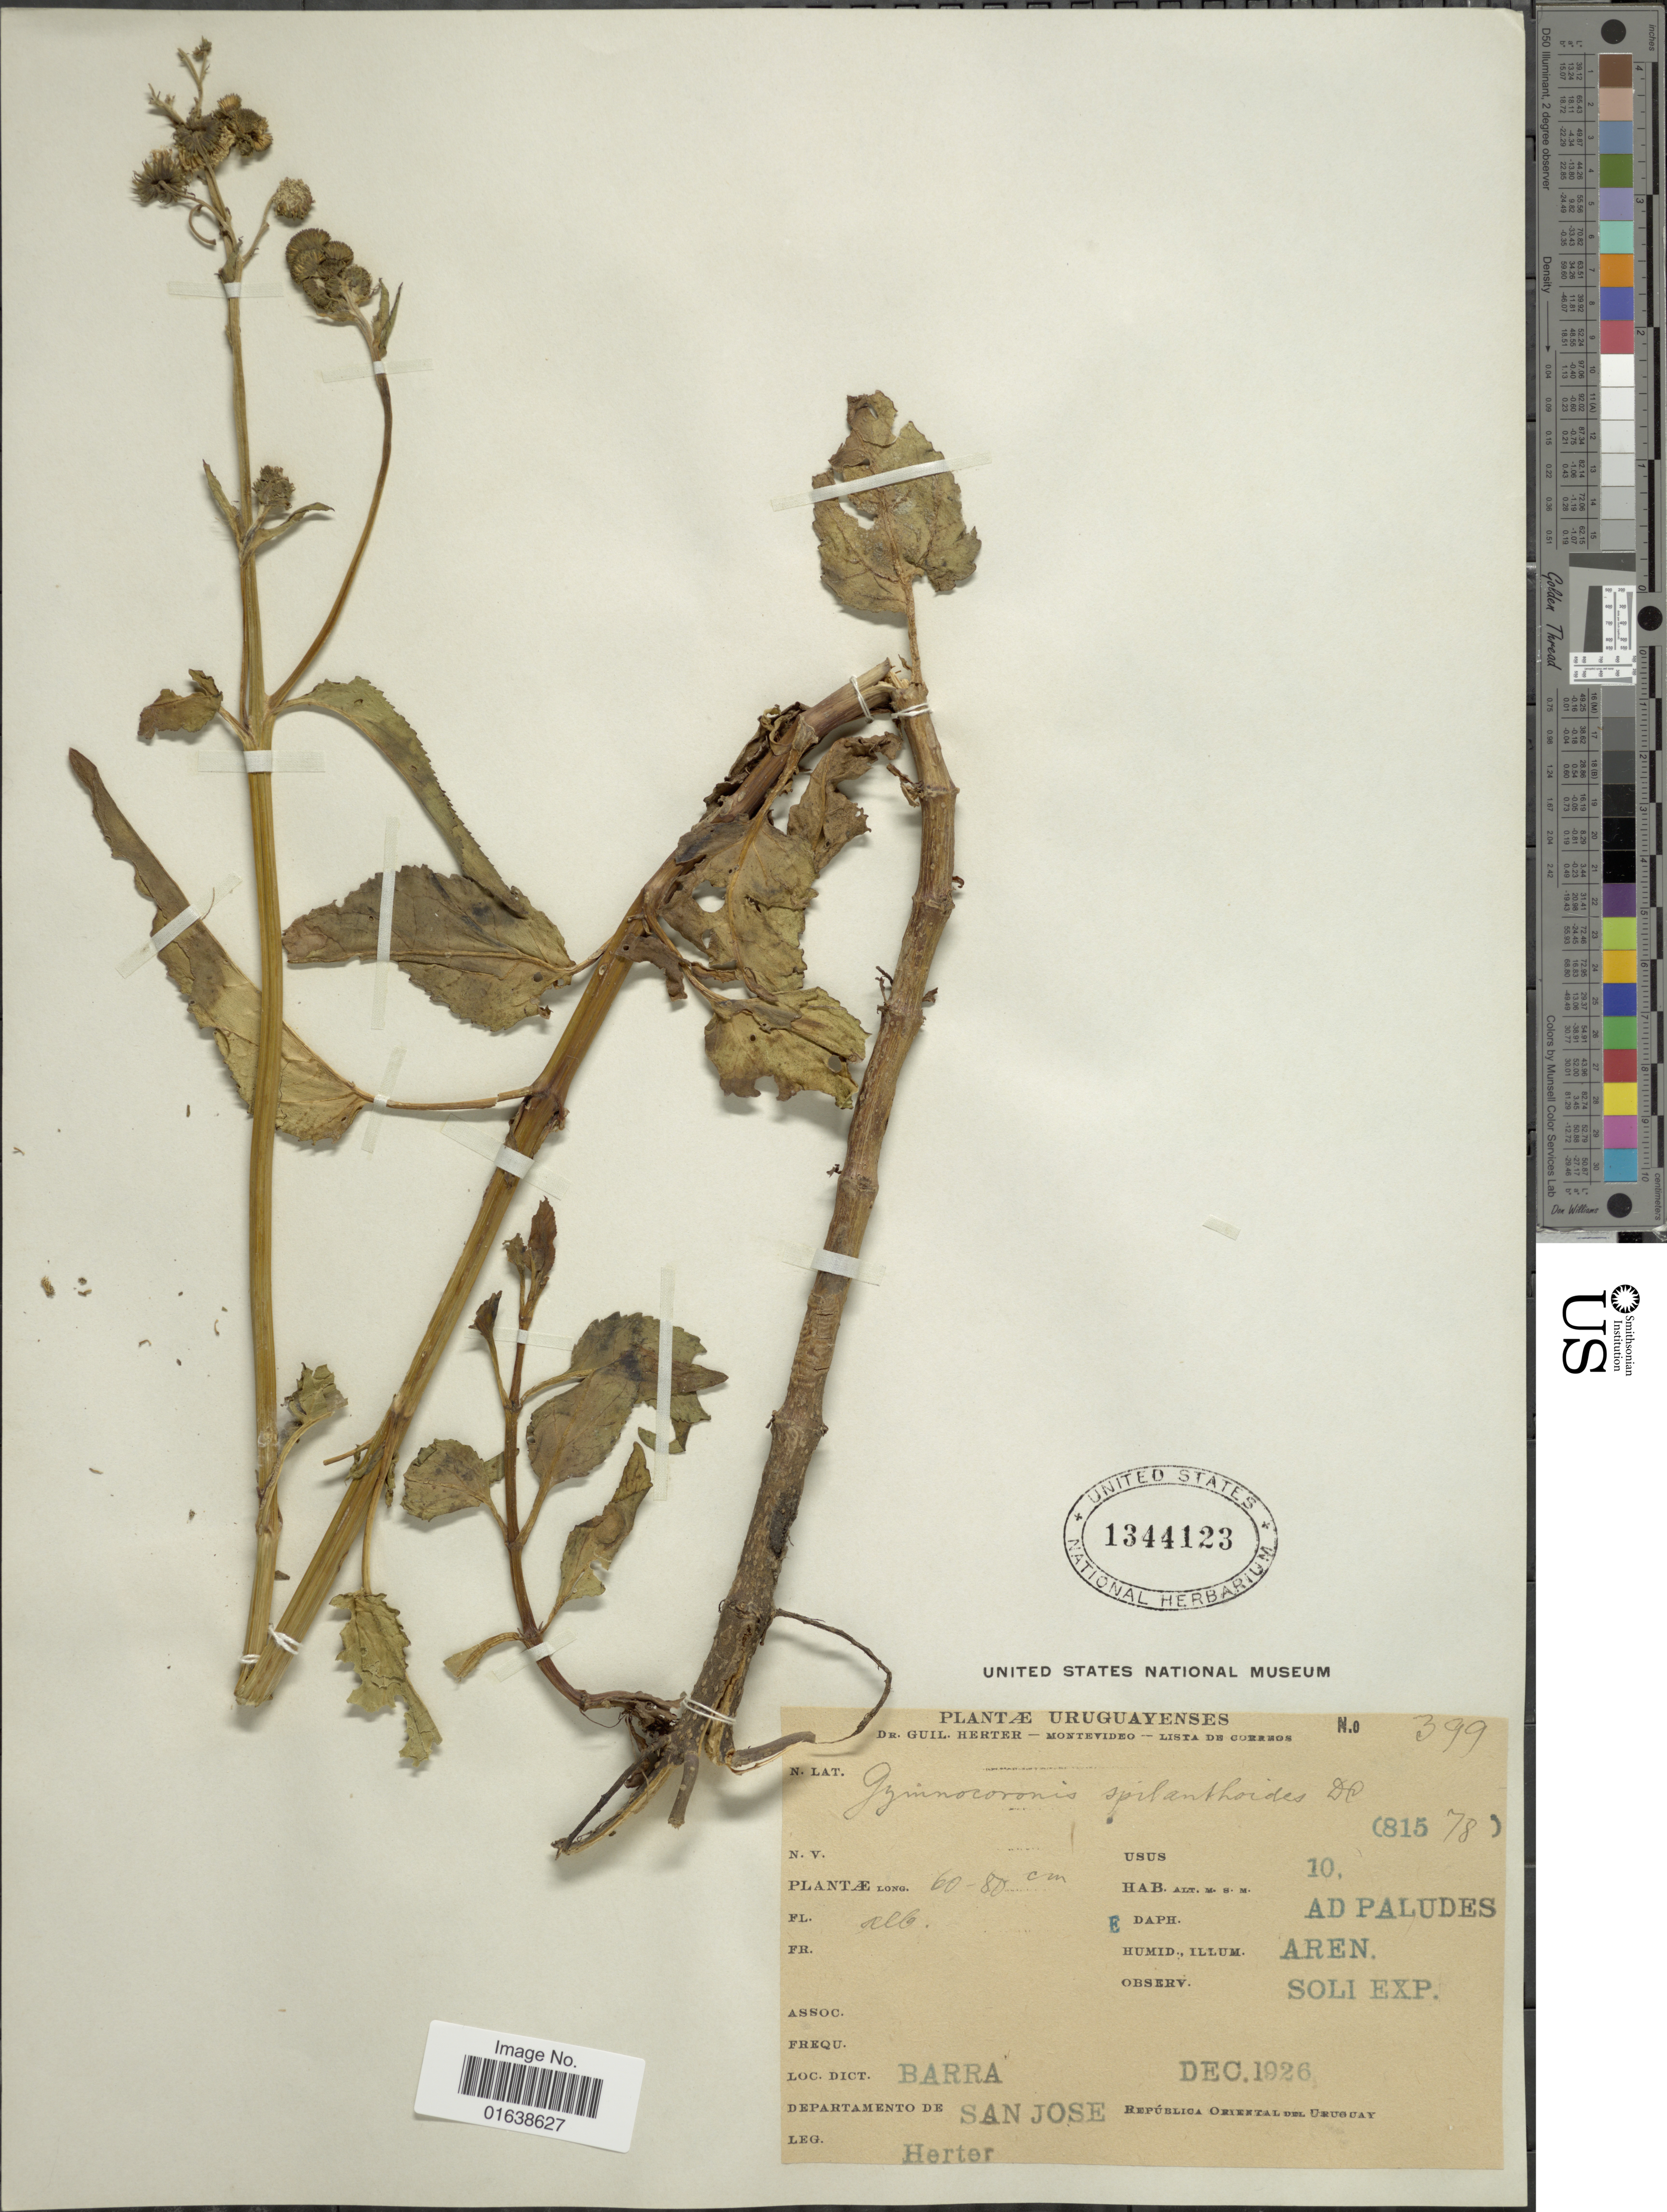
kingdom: Plantae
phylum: Tracheophyta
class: Magnoliopsida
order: Asterales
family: Asteraceae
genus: Gymnocoronis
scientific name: Gymnocoronis spilanthoides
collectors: W. G. Herter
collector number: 399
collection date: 1926-12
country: Uruguay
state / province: San Jose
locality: Barra. Departanebto de San Jose. Republica Oriental del Uruguay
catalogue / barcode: US 1344123